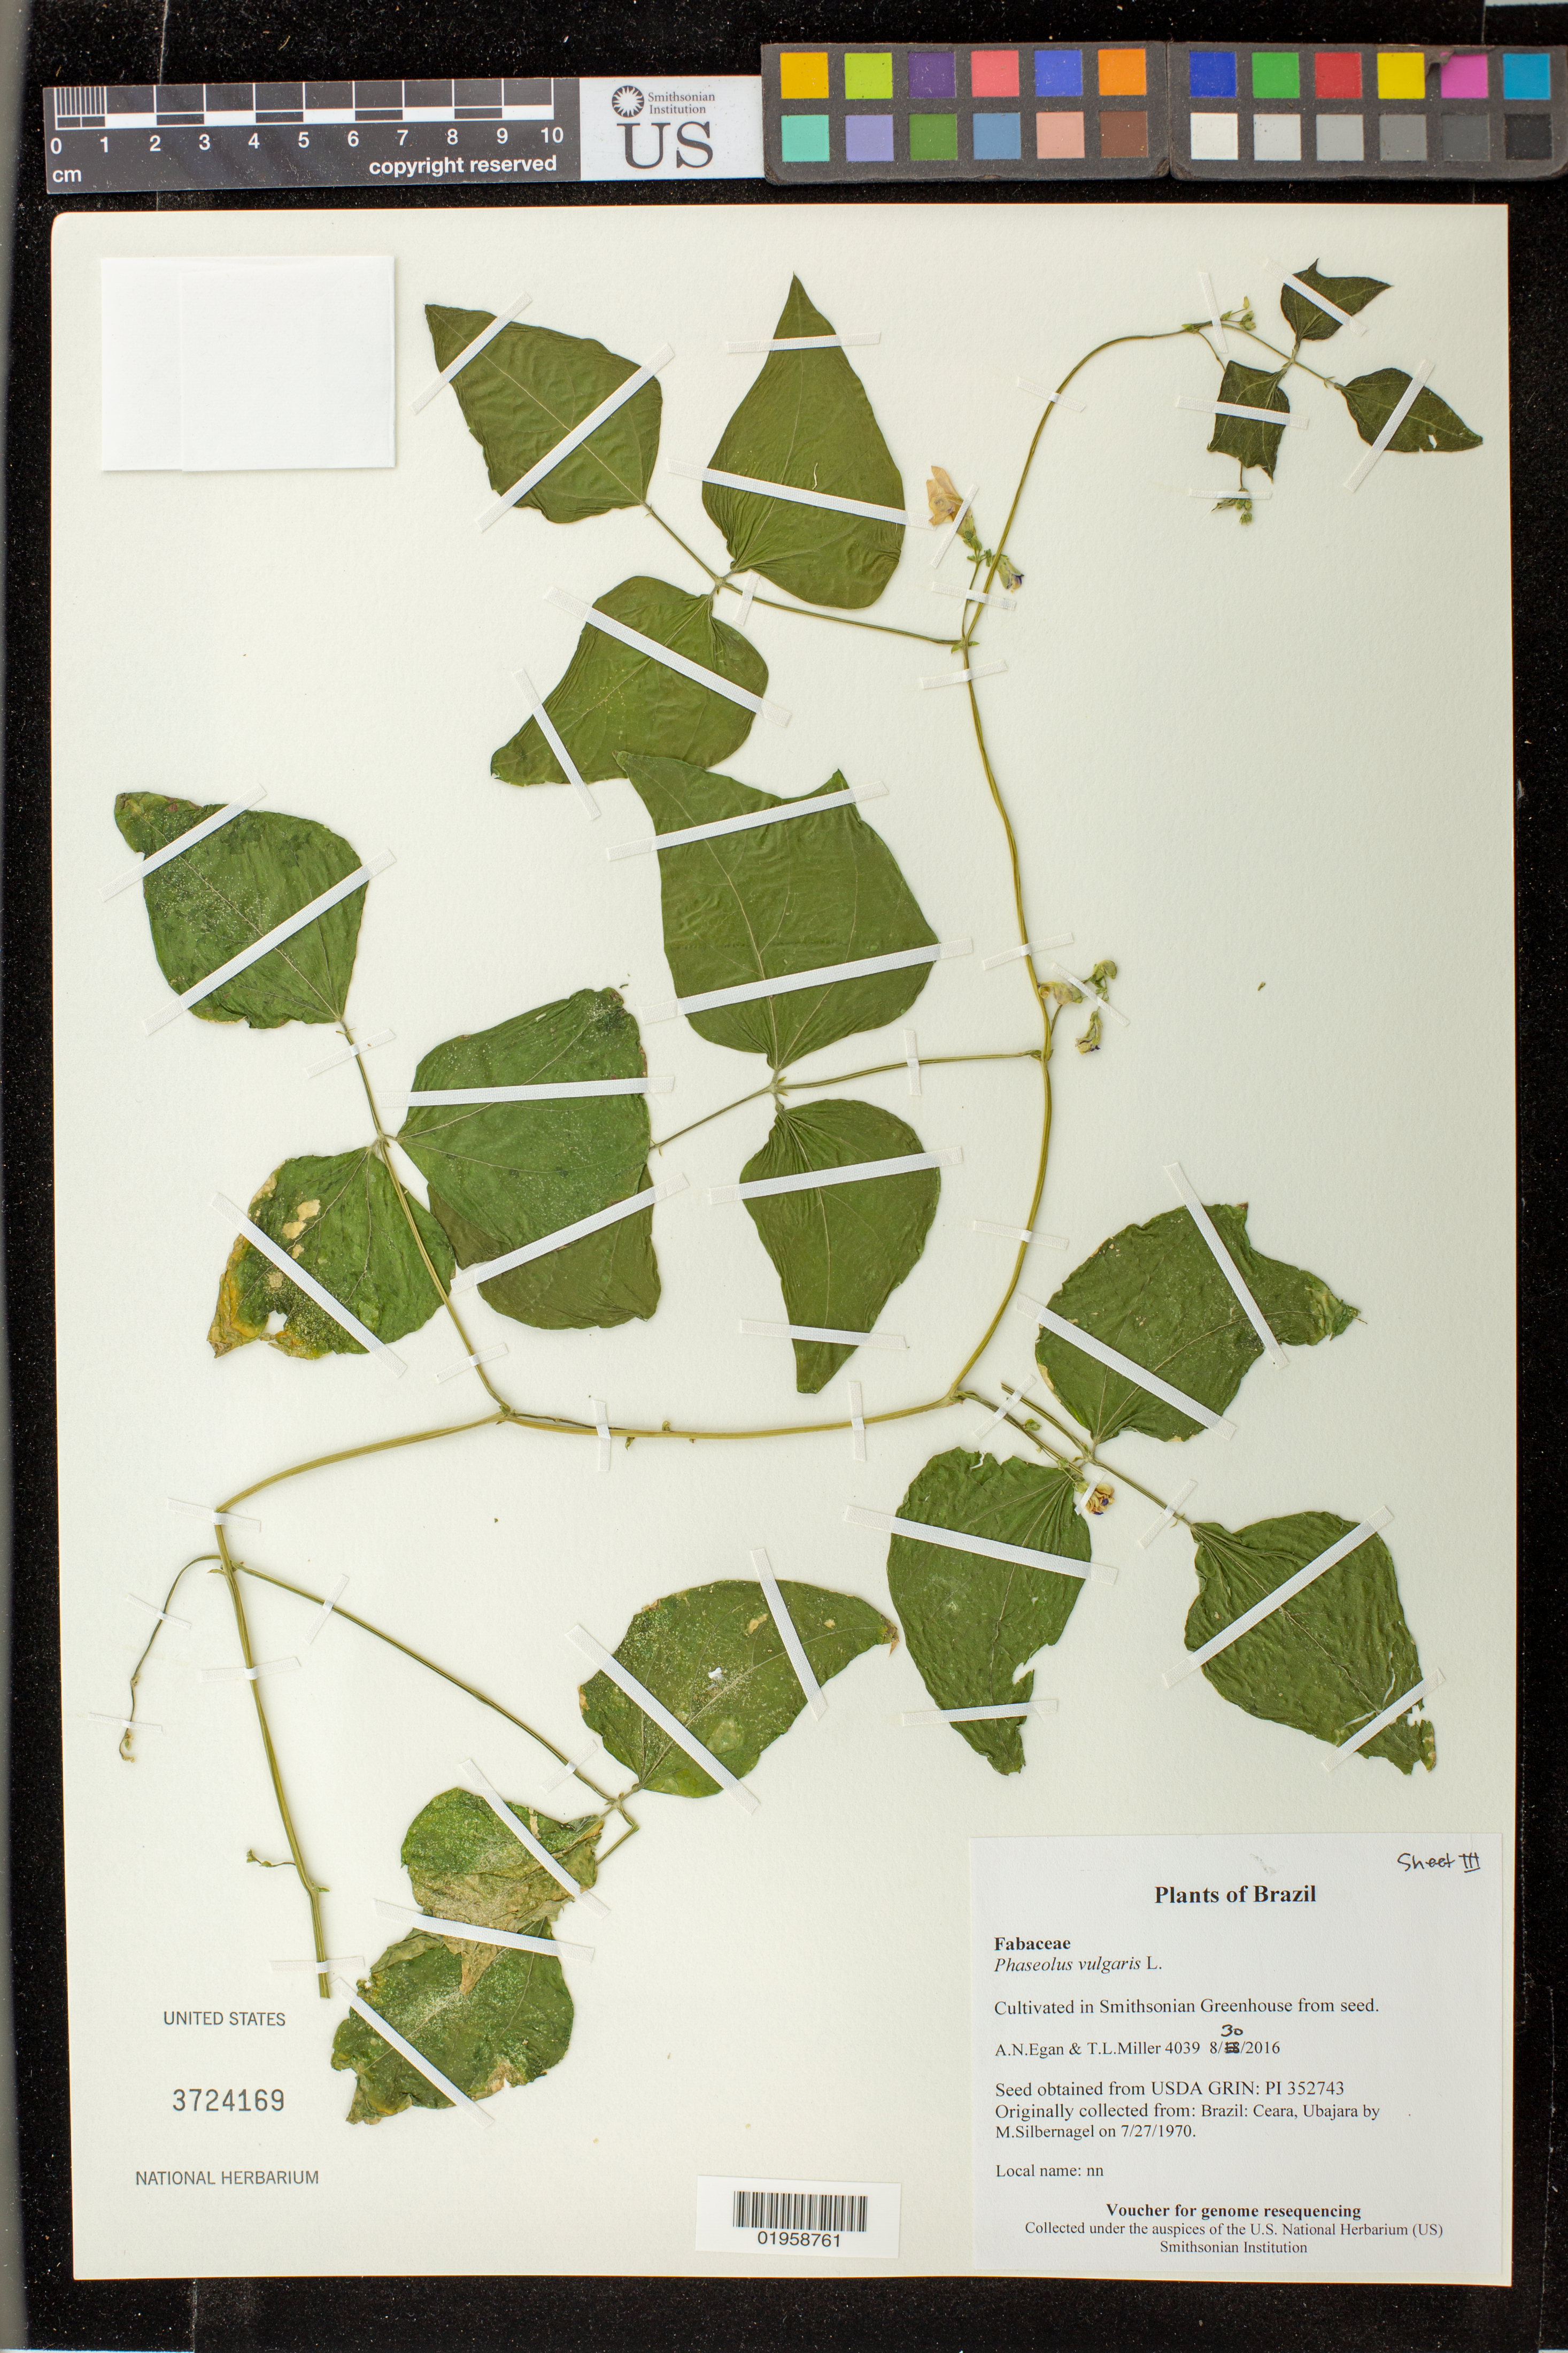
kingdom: Plantae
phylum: Tracheophyta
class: Magnoliopsida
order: Fabales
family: Fabaceae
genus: Phaseolus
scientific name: Phaseolus vulgaris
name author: L.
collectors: A. N. Egan & T. L. Miller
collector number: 4039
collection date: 2016-08-30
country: United States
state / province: Maryland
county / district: Prince George's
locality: Smithsonian's Museum Support Ctr; 4210 Suitland Pkwy., NMNH Botany Research Greenhouses. Suitland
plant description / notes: Originally collected in Brazil, Ceara, Ubajara on 1970-07-27. M.Silbernagel (collector); Grown from seed acquired from the USDA's GRIN seed bank.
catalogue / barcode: US 3724169